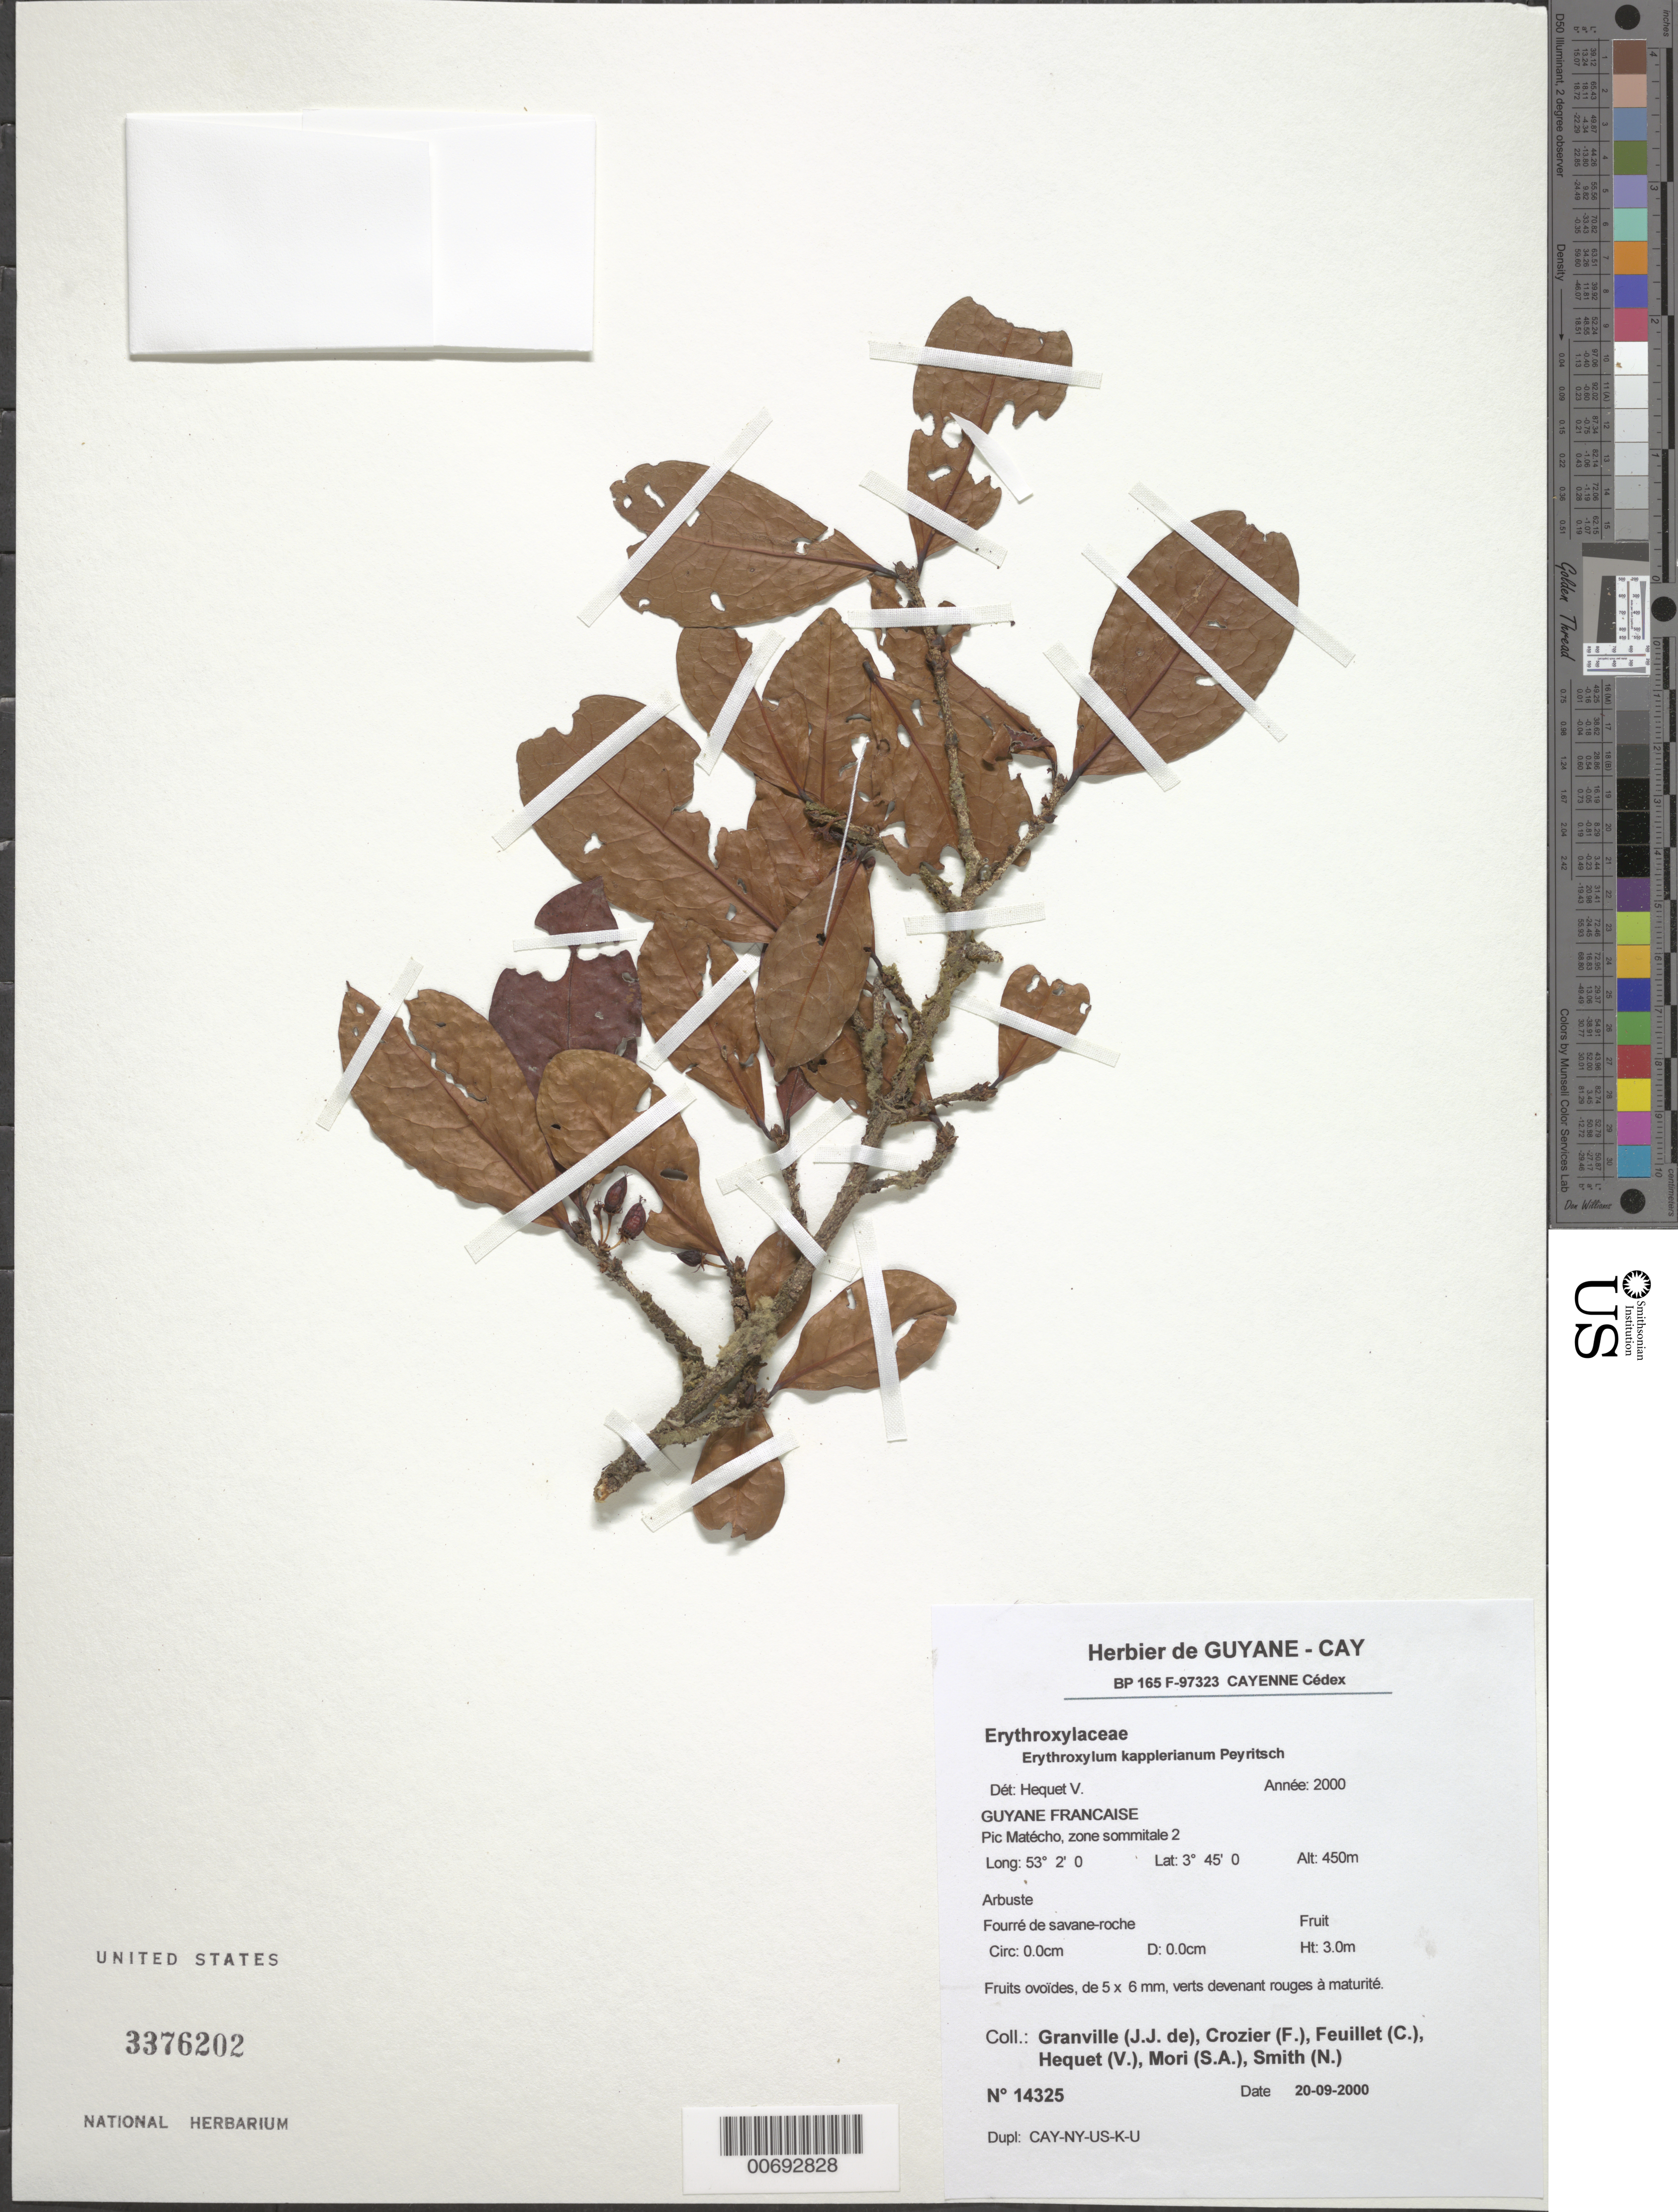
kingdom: Plantae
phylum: Tracheophyta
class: Magnoliopsida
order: Malpighiales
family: Erythroxylaceae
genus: Erythroxylum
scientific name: Erythroxylum kapplerianum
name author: Peyr.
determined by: Hequet, V.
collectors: J.-J. de Granville, F. Crozier, C. Feuillet, V. Hequet, S. Mori & N. Smith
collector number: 14325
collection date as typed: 20-Sep-00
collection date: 2000-09-20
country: French Guiana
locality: Pic Matécho, zone sommitale 2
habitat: Fourré de savane-roche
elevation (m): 450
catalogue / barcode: US 3376202